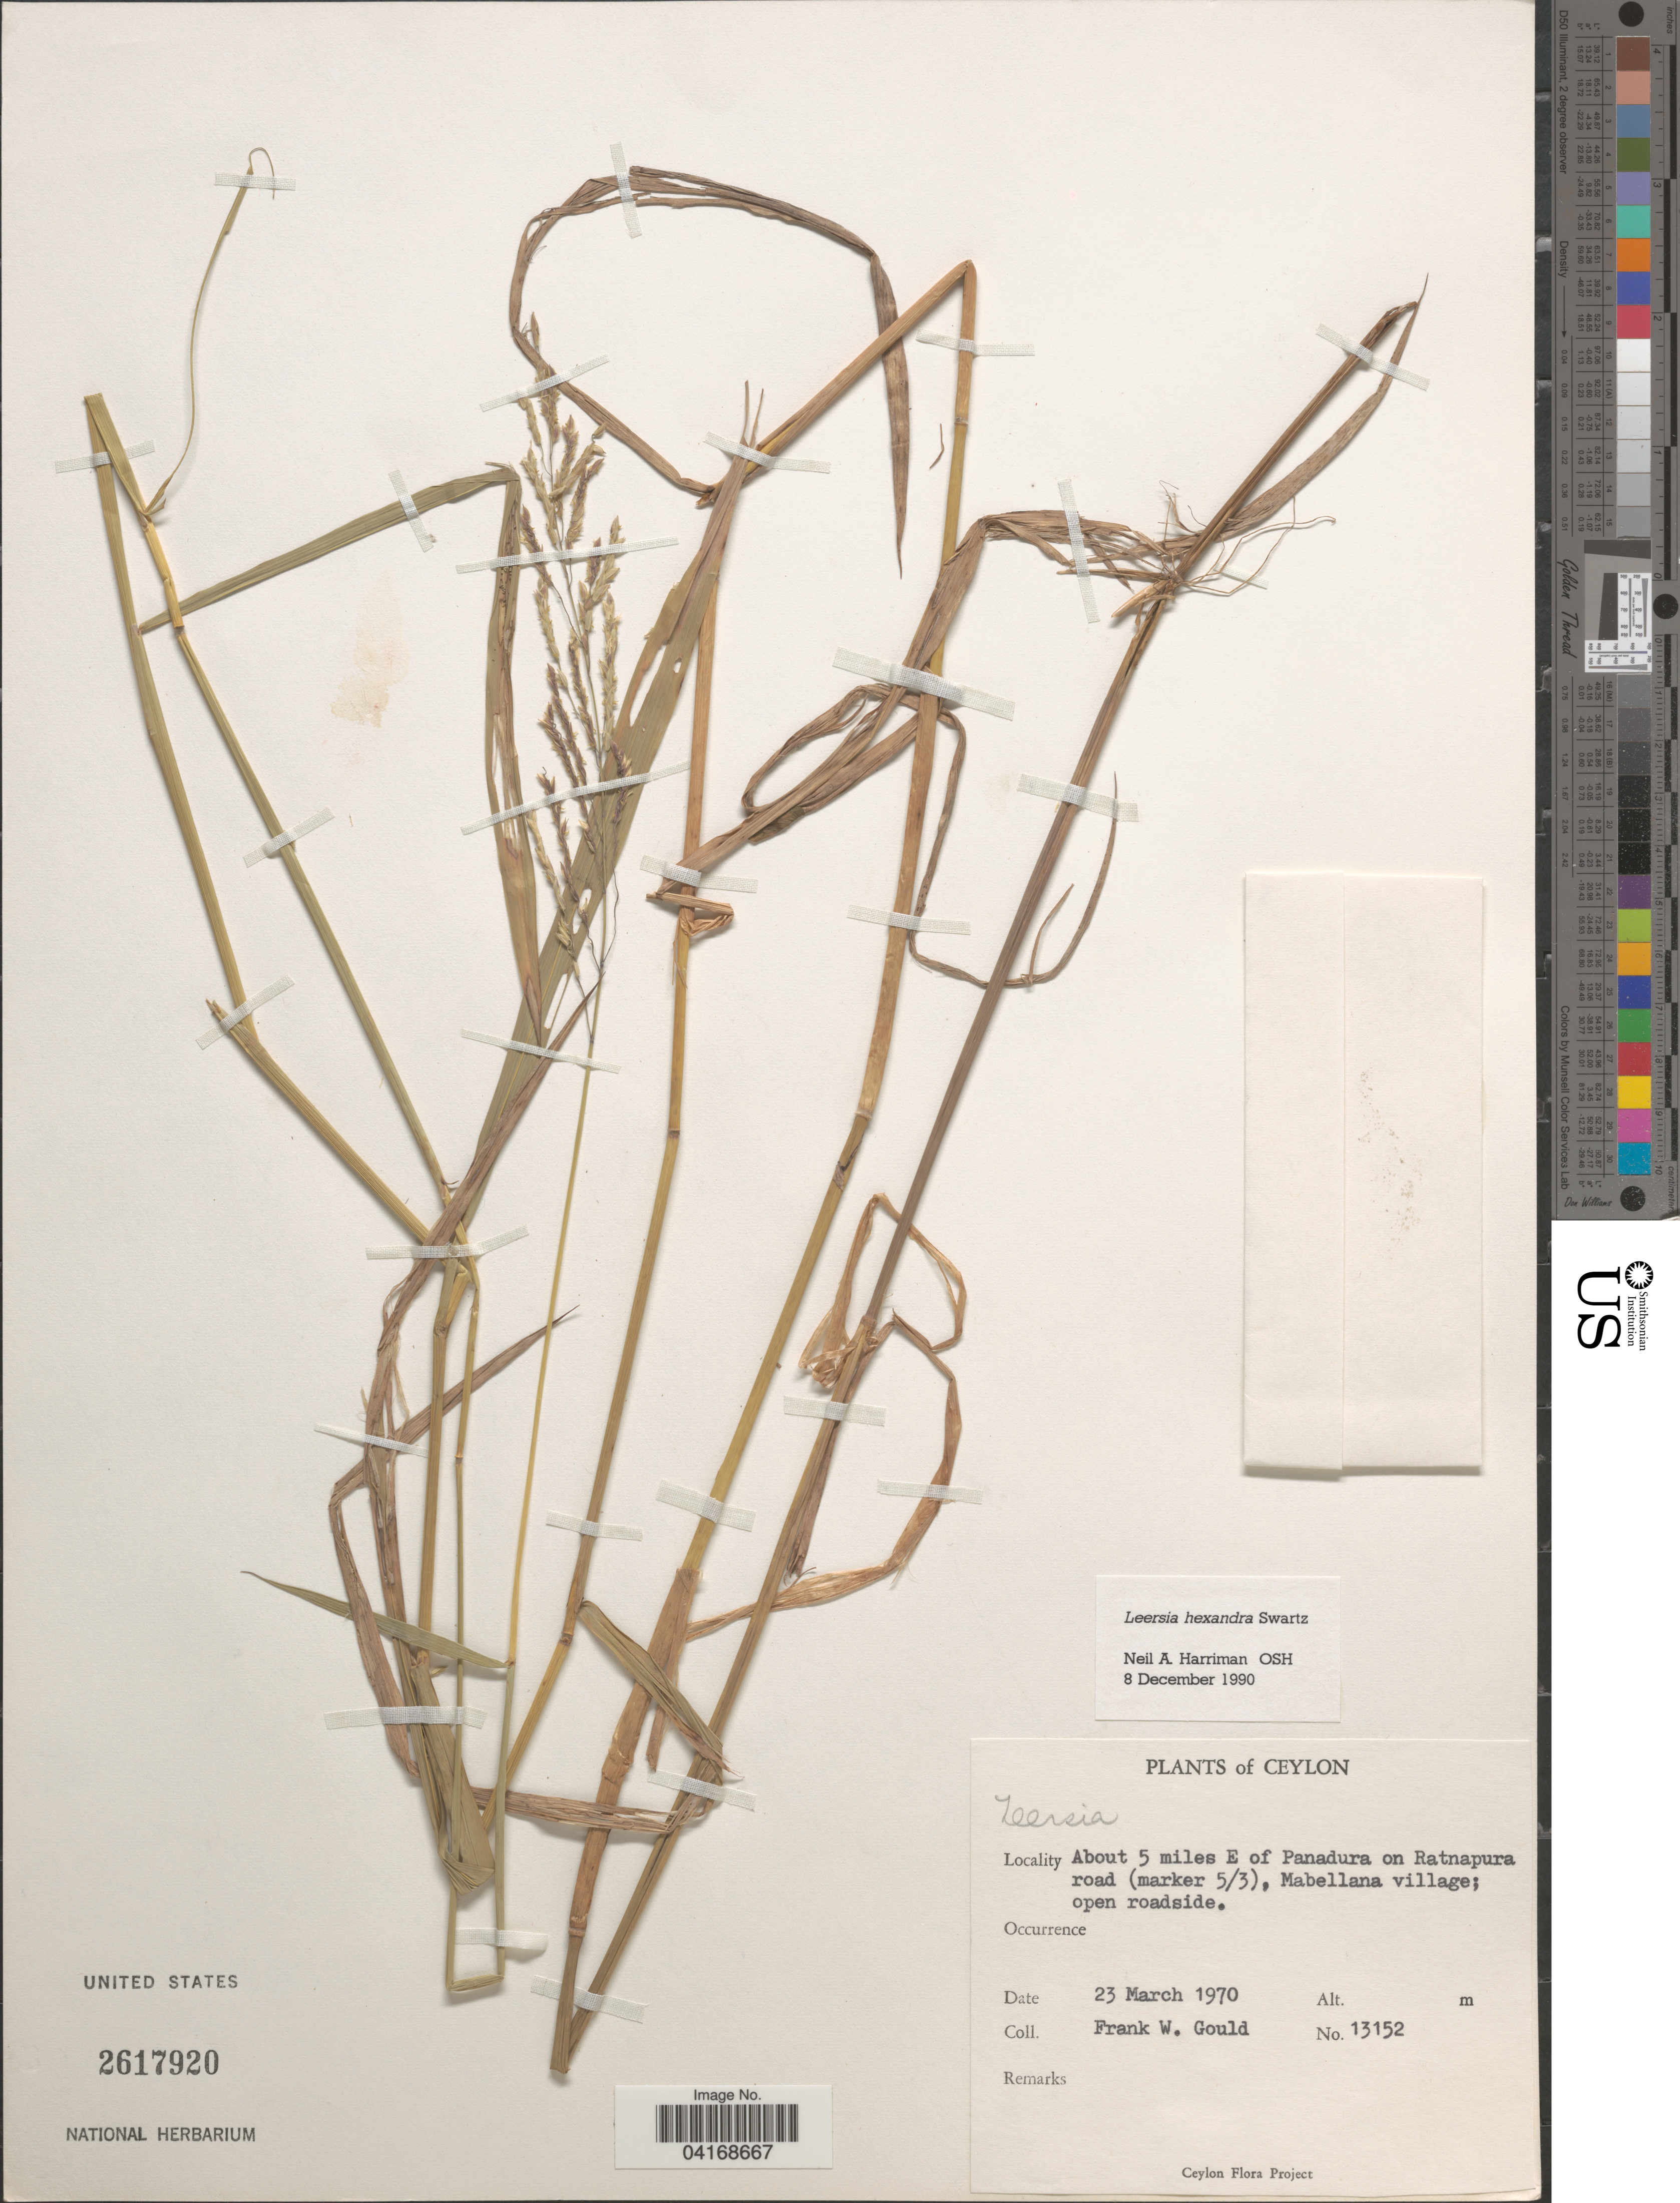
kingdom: Plantae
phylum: Tracheophyta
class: Liliopsida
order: Poales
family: Poaceae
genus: Leersia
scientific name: Leersia hexandra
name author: Sw.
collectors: F. W. Gould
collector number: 13152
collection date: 1970-03-23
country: Sri Lanka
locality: Ceylon. About 5 miles E of Panadura on Ratnapura road (marker 5/3), Mabellana village; open roadside.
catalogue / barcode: US 2617920